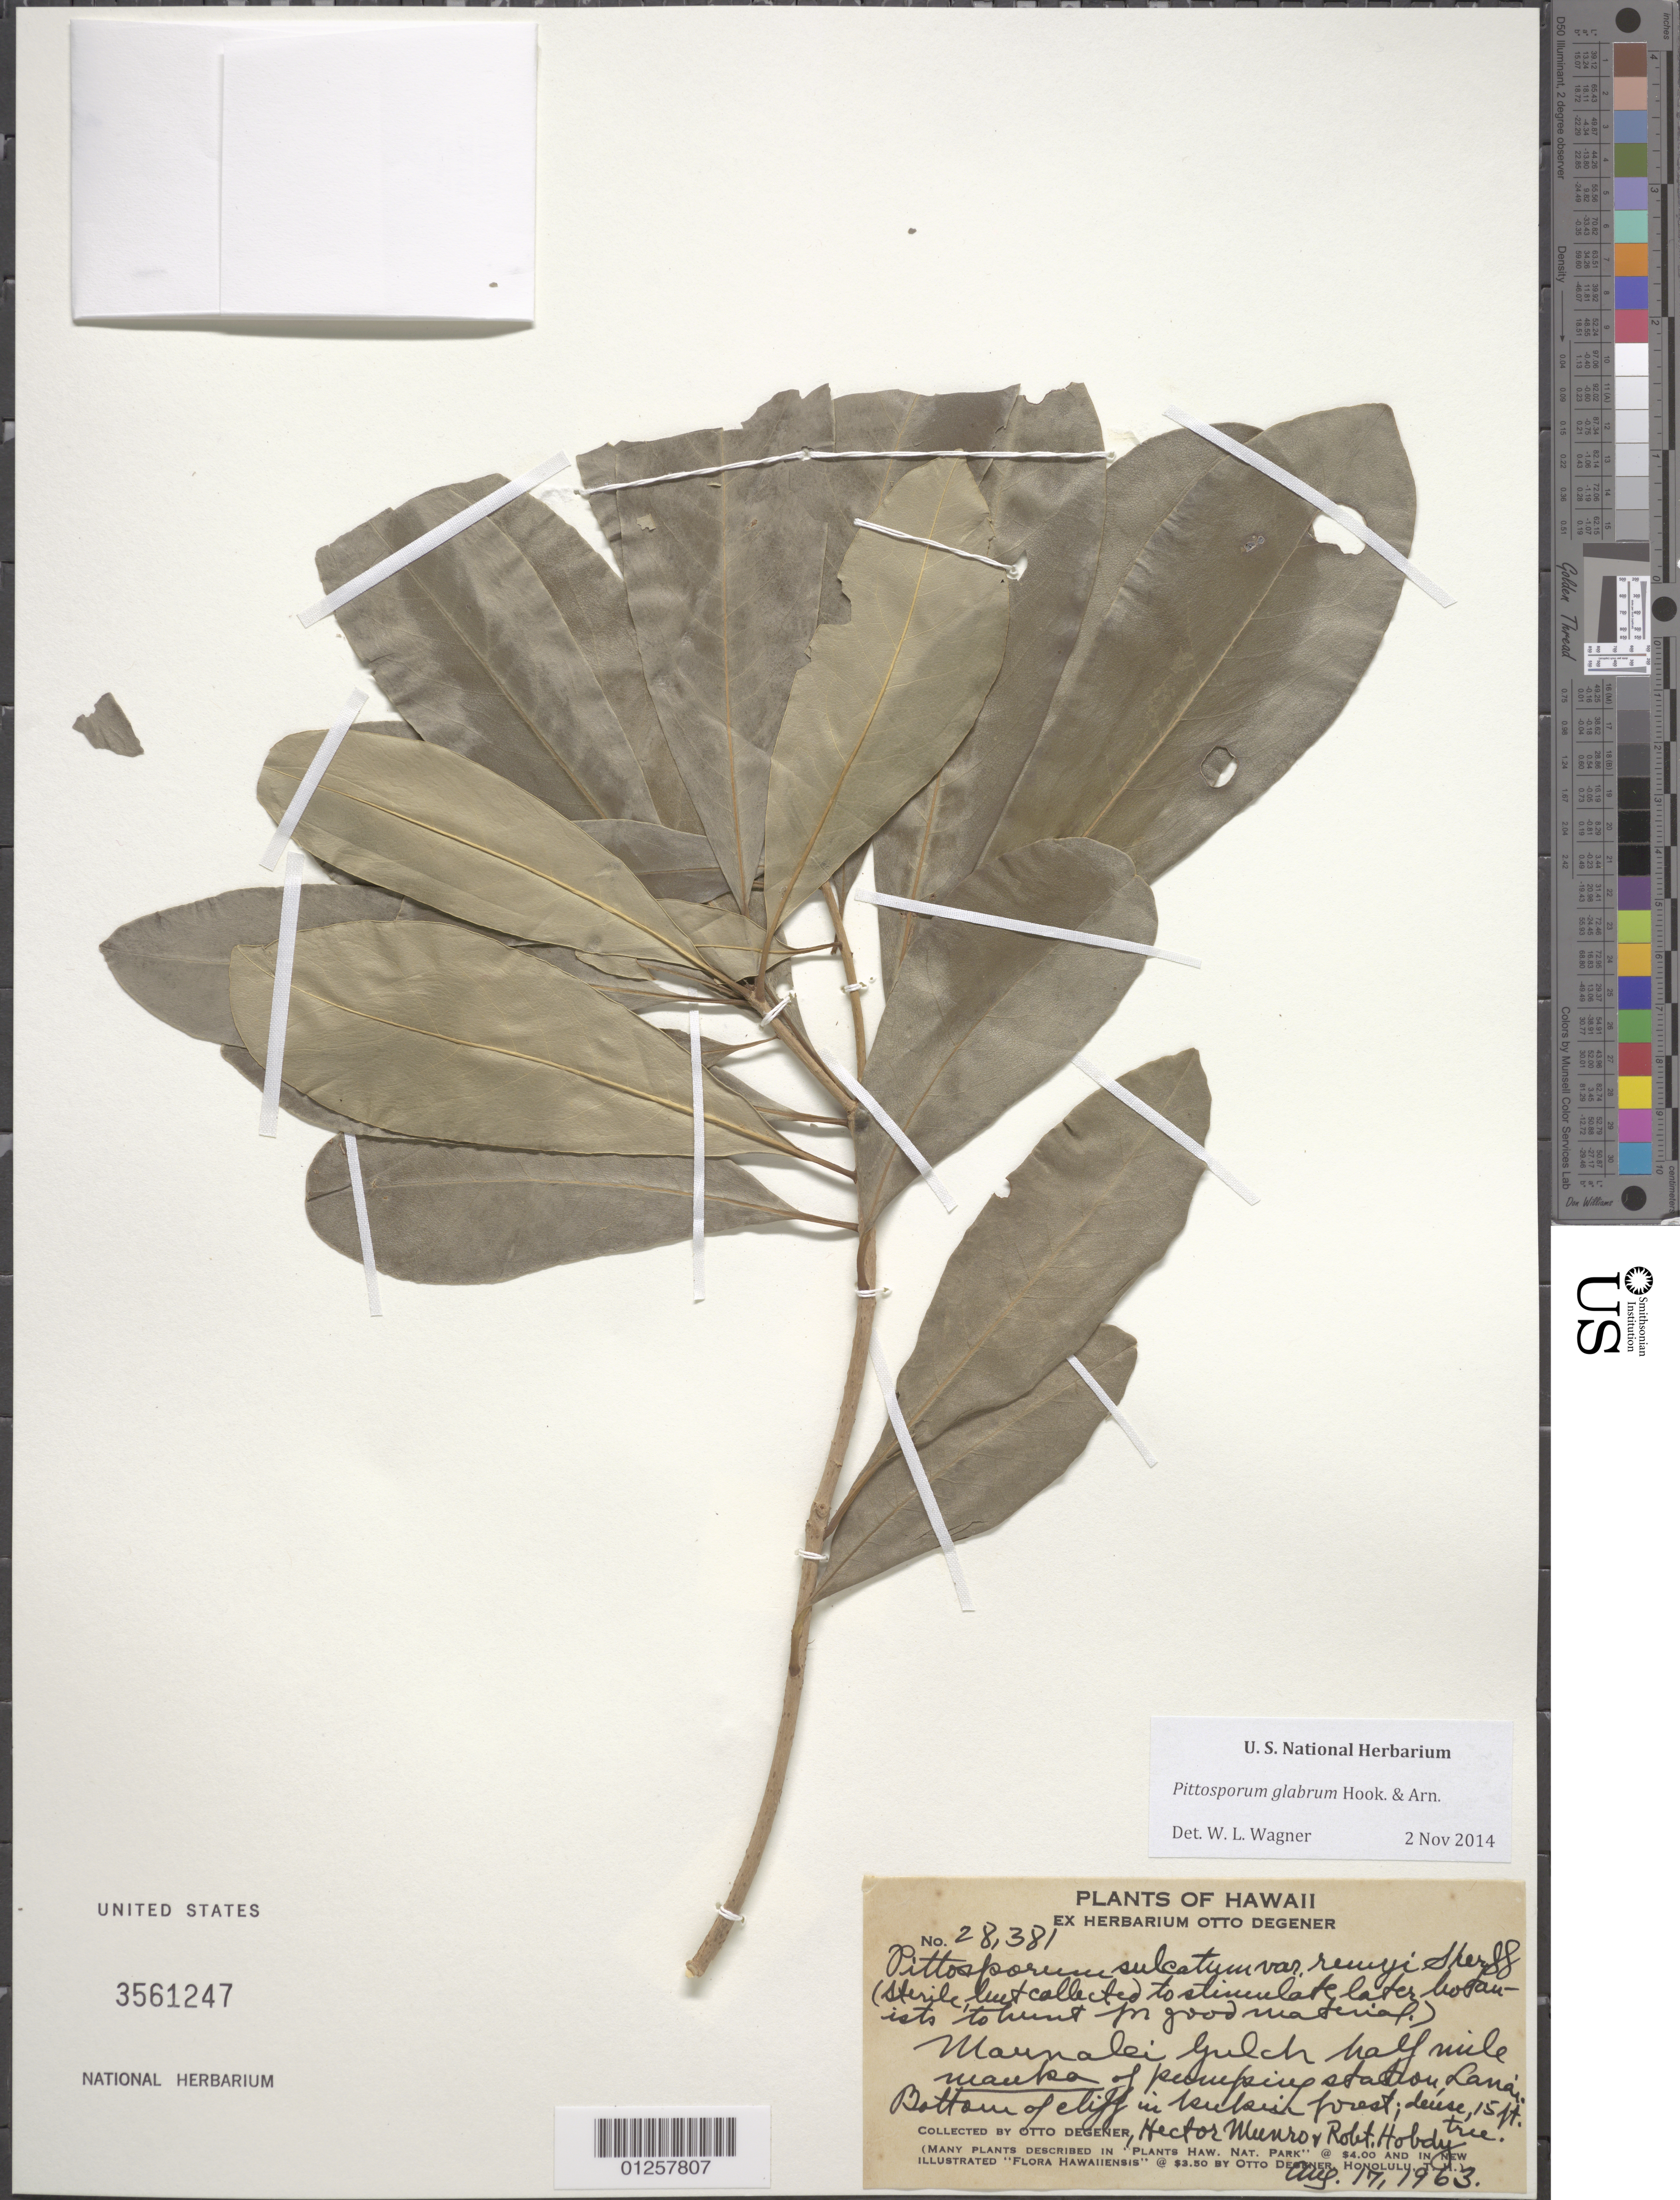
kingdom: Plantae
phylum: Tracheophyta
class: Magnoliopsida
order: Apiales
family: Pittosporaceae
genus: Pittosporum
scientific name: Pittosporum glabrum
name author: Hook. & Arn.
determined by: Wagner, W. L., (BOT), Smithsonian Institution - National Museum of Natural History (UNITED STATES)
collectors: O. Degener, I. Degener, H. Munro & R. Hobdy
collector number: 28381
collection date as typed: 17 Aug 1963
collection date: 1963-08-17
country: United States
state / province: Hawaii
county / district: Maui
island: Lana'i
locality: Maunalei Gulch half mile mauka of ? station..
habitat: Bottom of cliff in Kukish forest; dense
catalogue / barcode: US 3561247